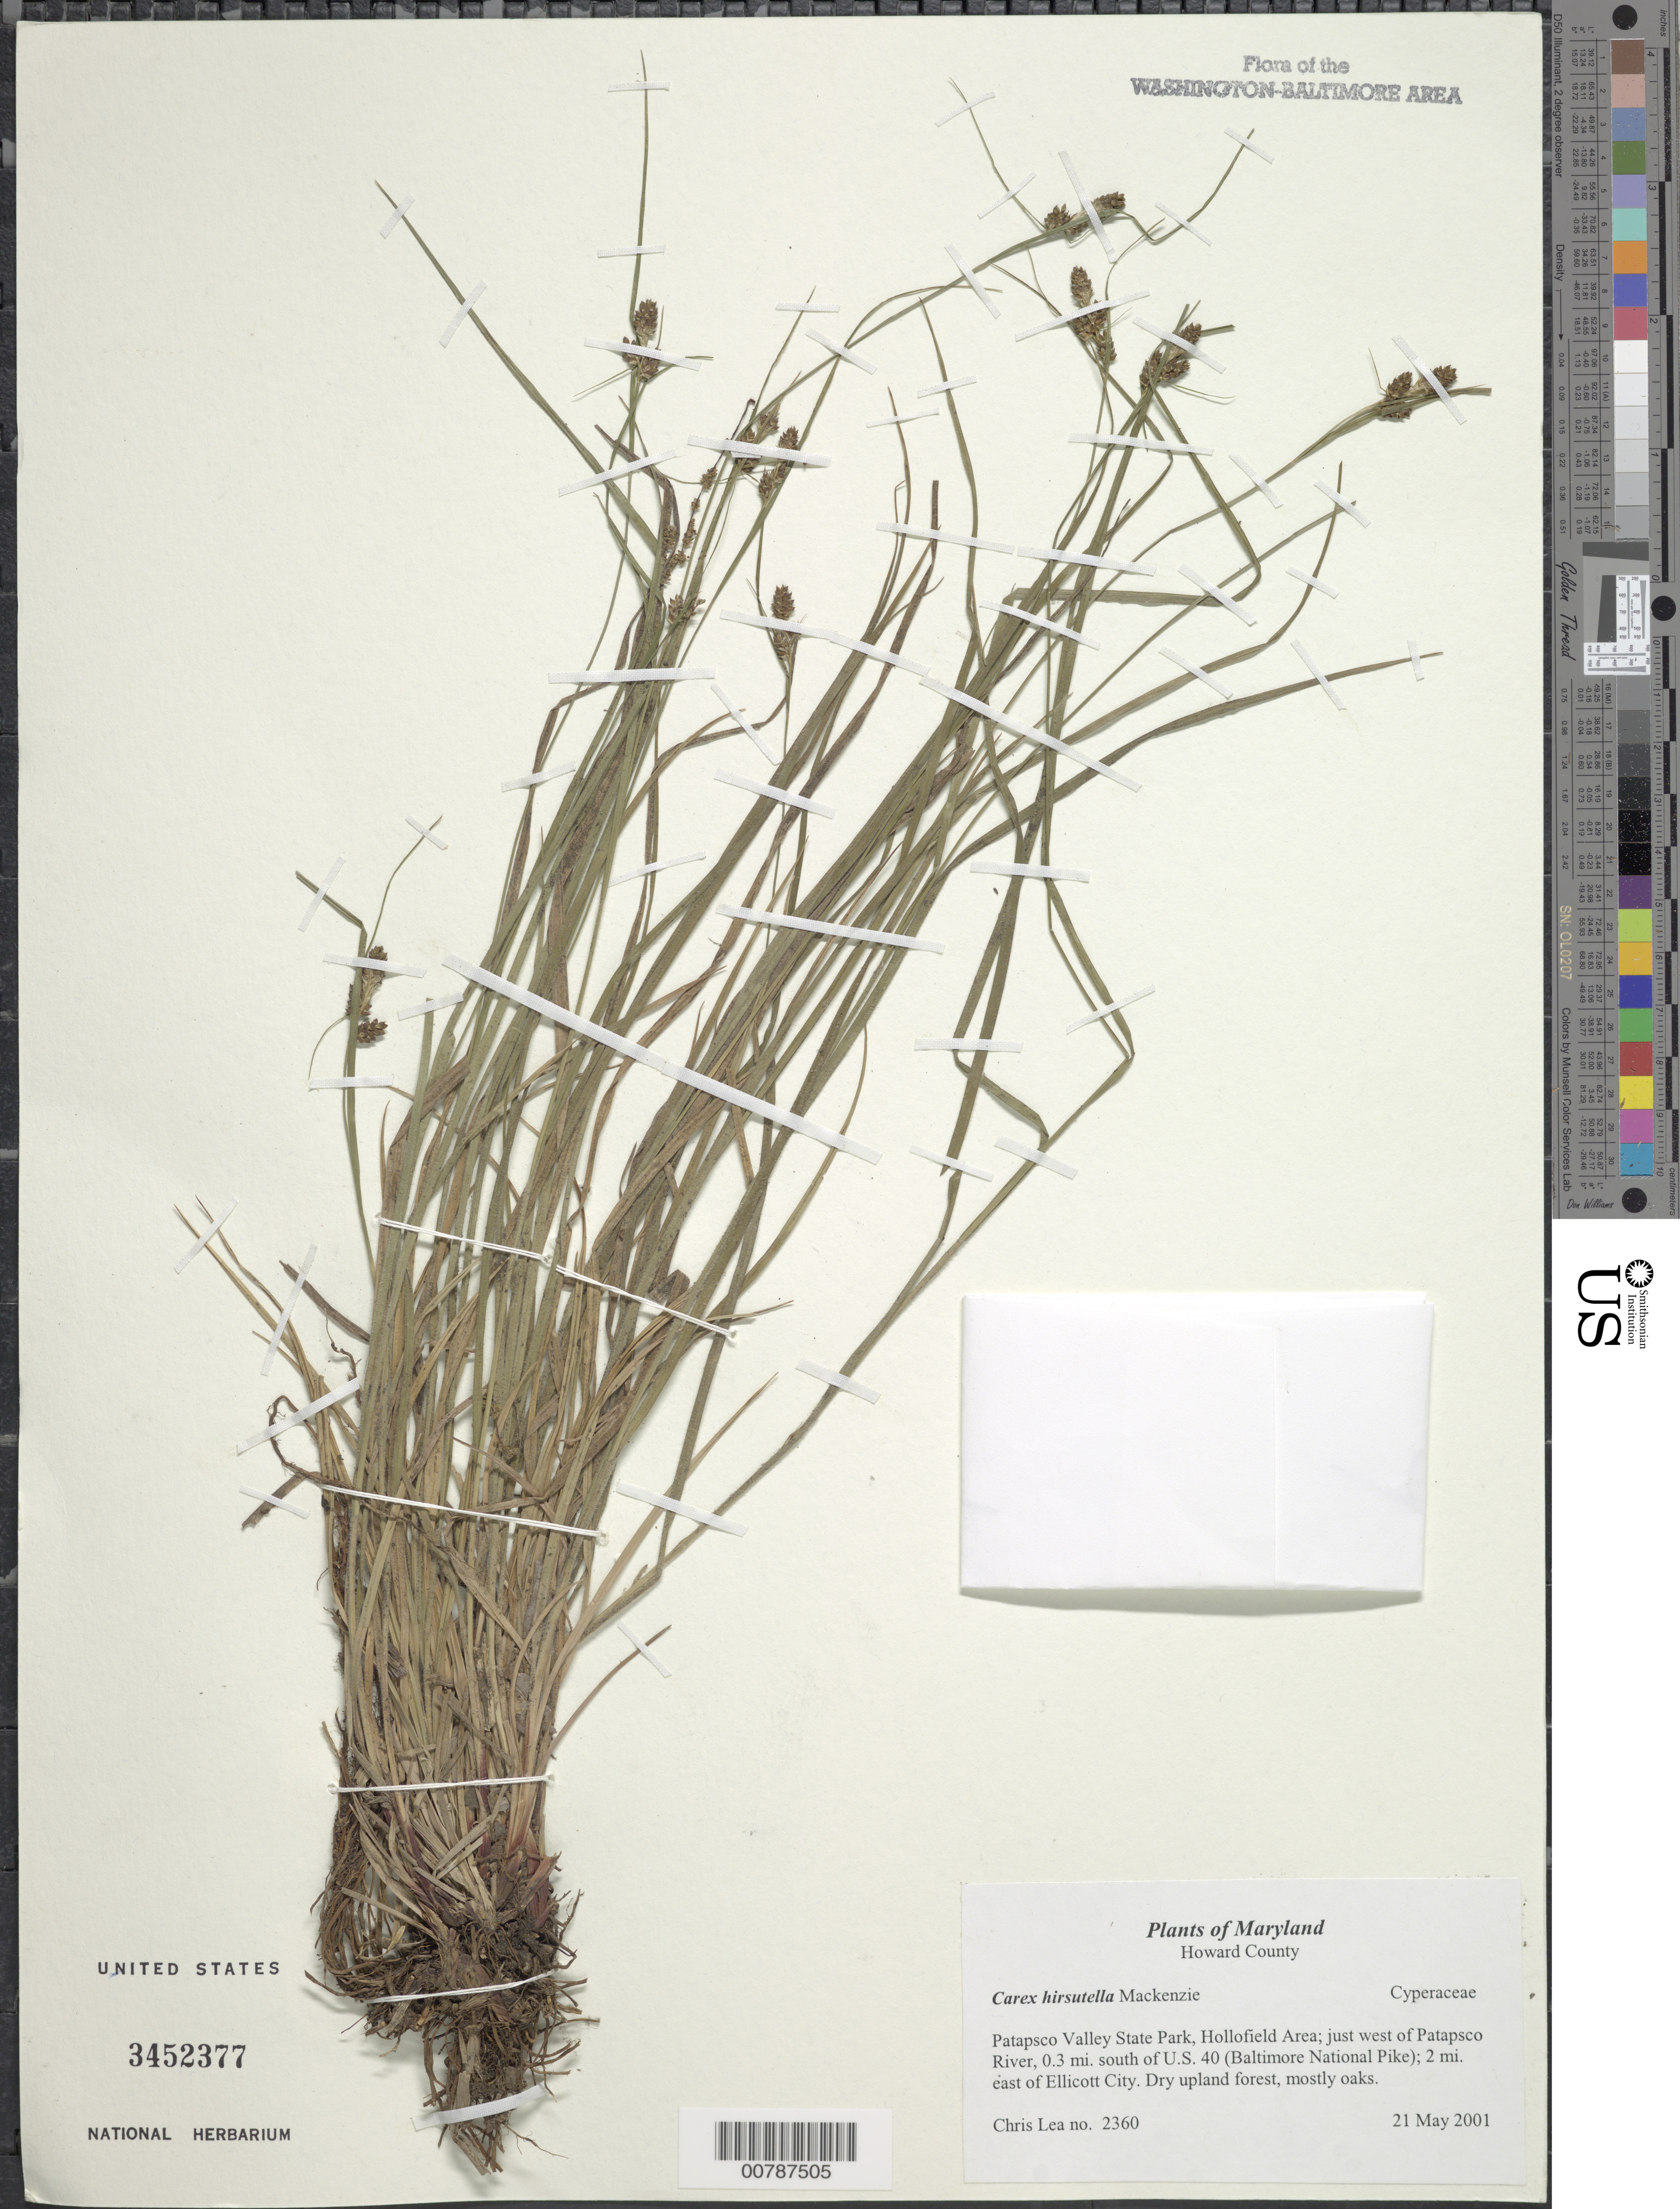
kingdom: Plantae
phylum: Tracheophyta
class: Liliopsida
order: Poales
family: Cyperaceae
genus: Carex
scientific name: Carex hirsutella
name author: Mack.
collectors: C. Lea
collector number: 2360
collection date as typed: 21 May 2001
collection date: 2001-05-21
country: United States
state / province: Maryland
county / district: Howard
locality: Patapsco Valley State Park, Hollofield Area; just west of Patapsco River, 0.3 miles south of U.S. 40 (Baltimore National Pike); 2 miles east of Ellicott City.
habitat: Dry upland forest, mostly oaks.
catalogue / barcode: US 3452377